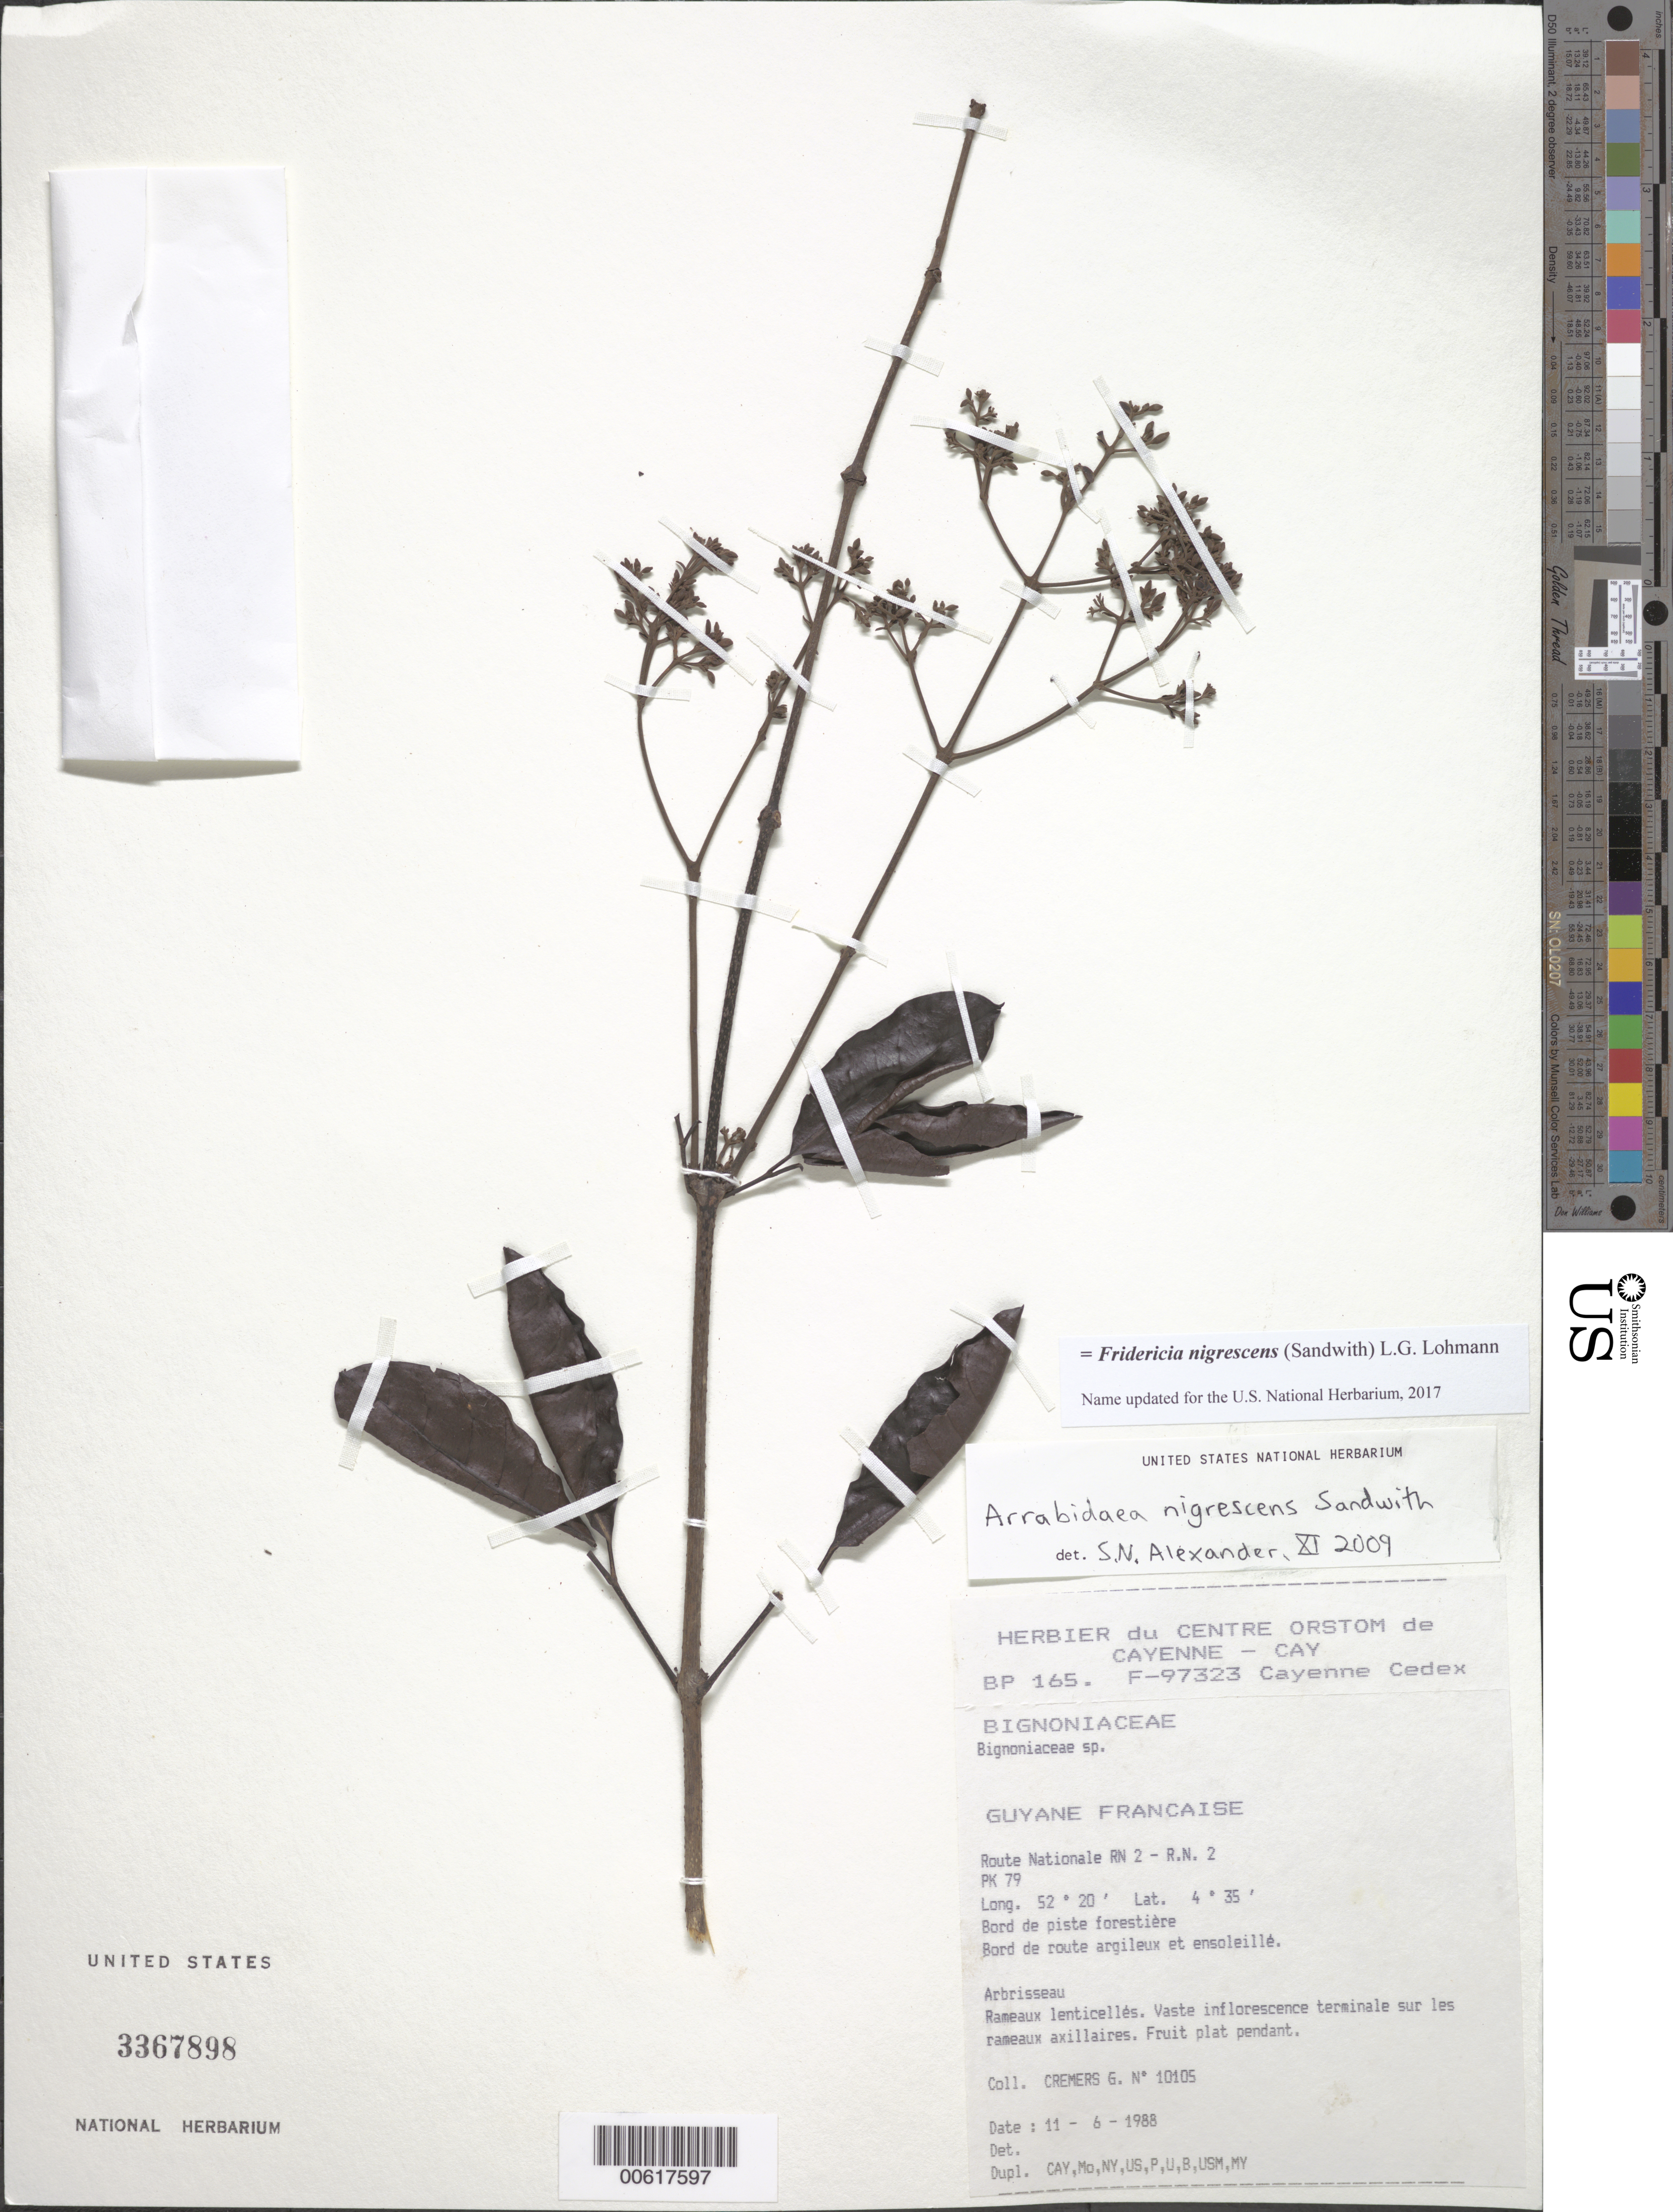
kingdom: Plantae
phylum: Tracheophyta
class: Magnoliopsida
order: Lamiales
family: Bignoniaceae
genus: Fridericia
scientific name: Fridericia nigrescens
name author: (Sandwith) L.G. Lohmann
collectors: G. Cremers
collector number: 10105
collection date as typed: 11-Jun-88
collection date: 1988-06-11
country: French Guiana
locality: Route Nationale RN 2 - R.N. 2, PK 79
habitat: Bord de piste forestiere. Bord de route argileux et ensoleille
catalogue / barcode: US 3367898